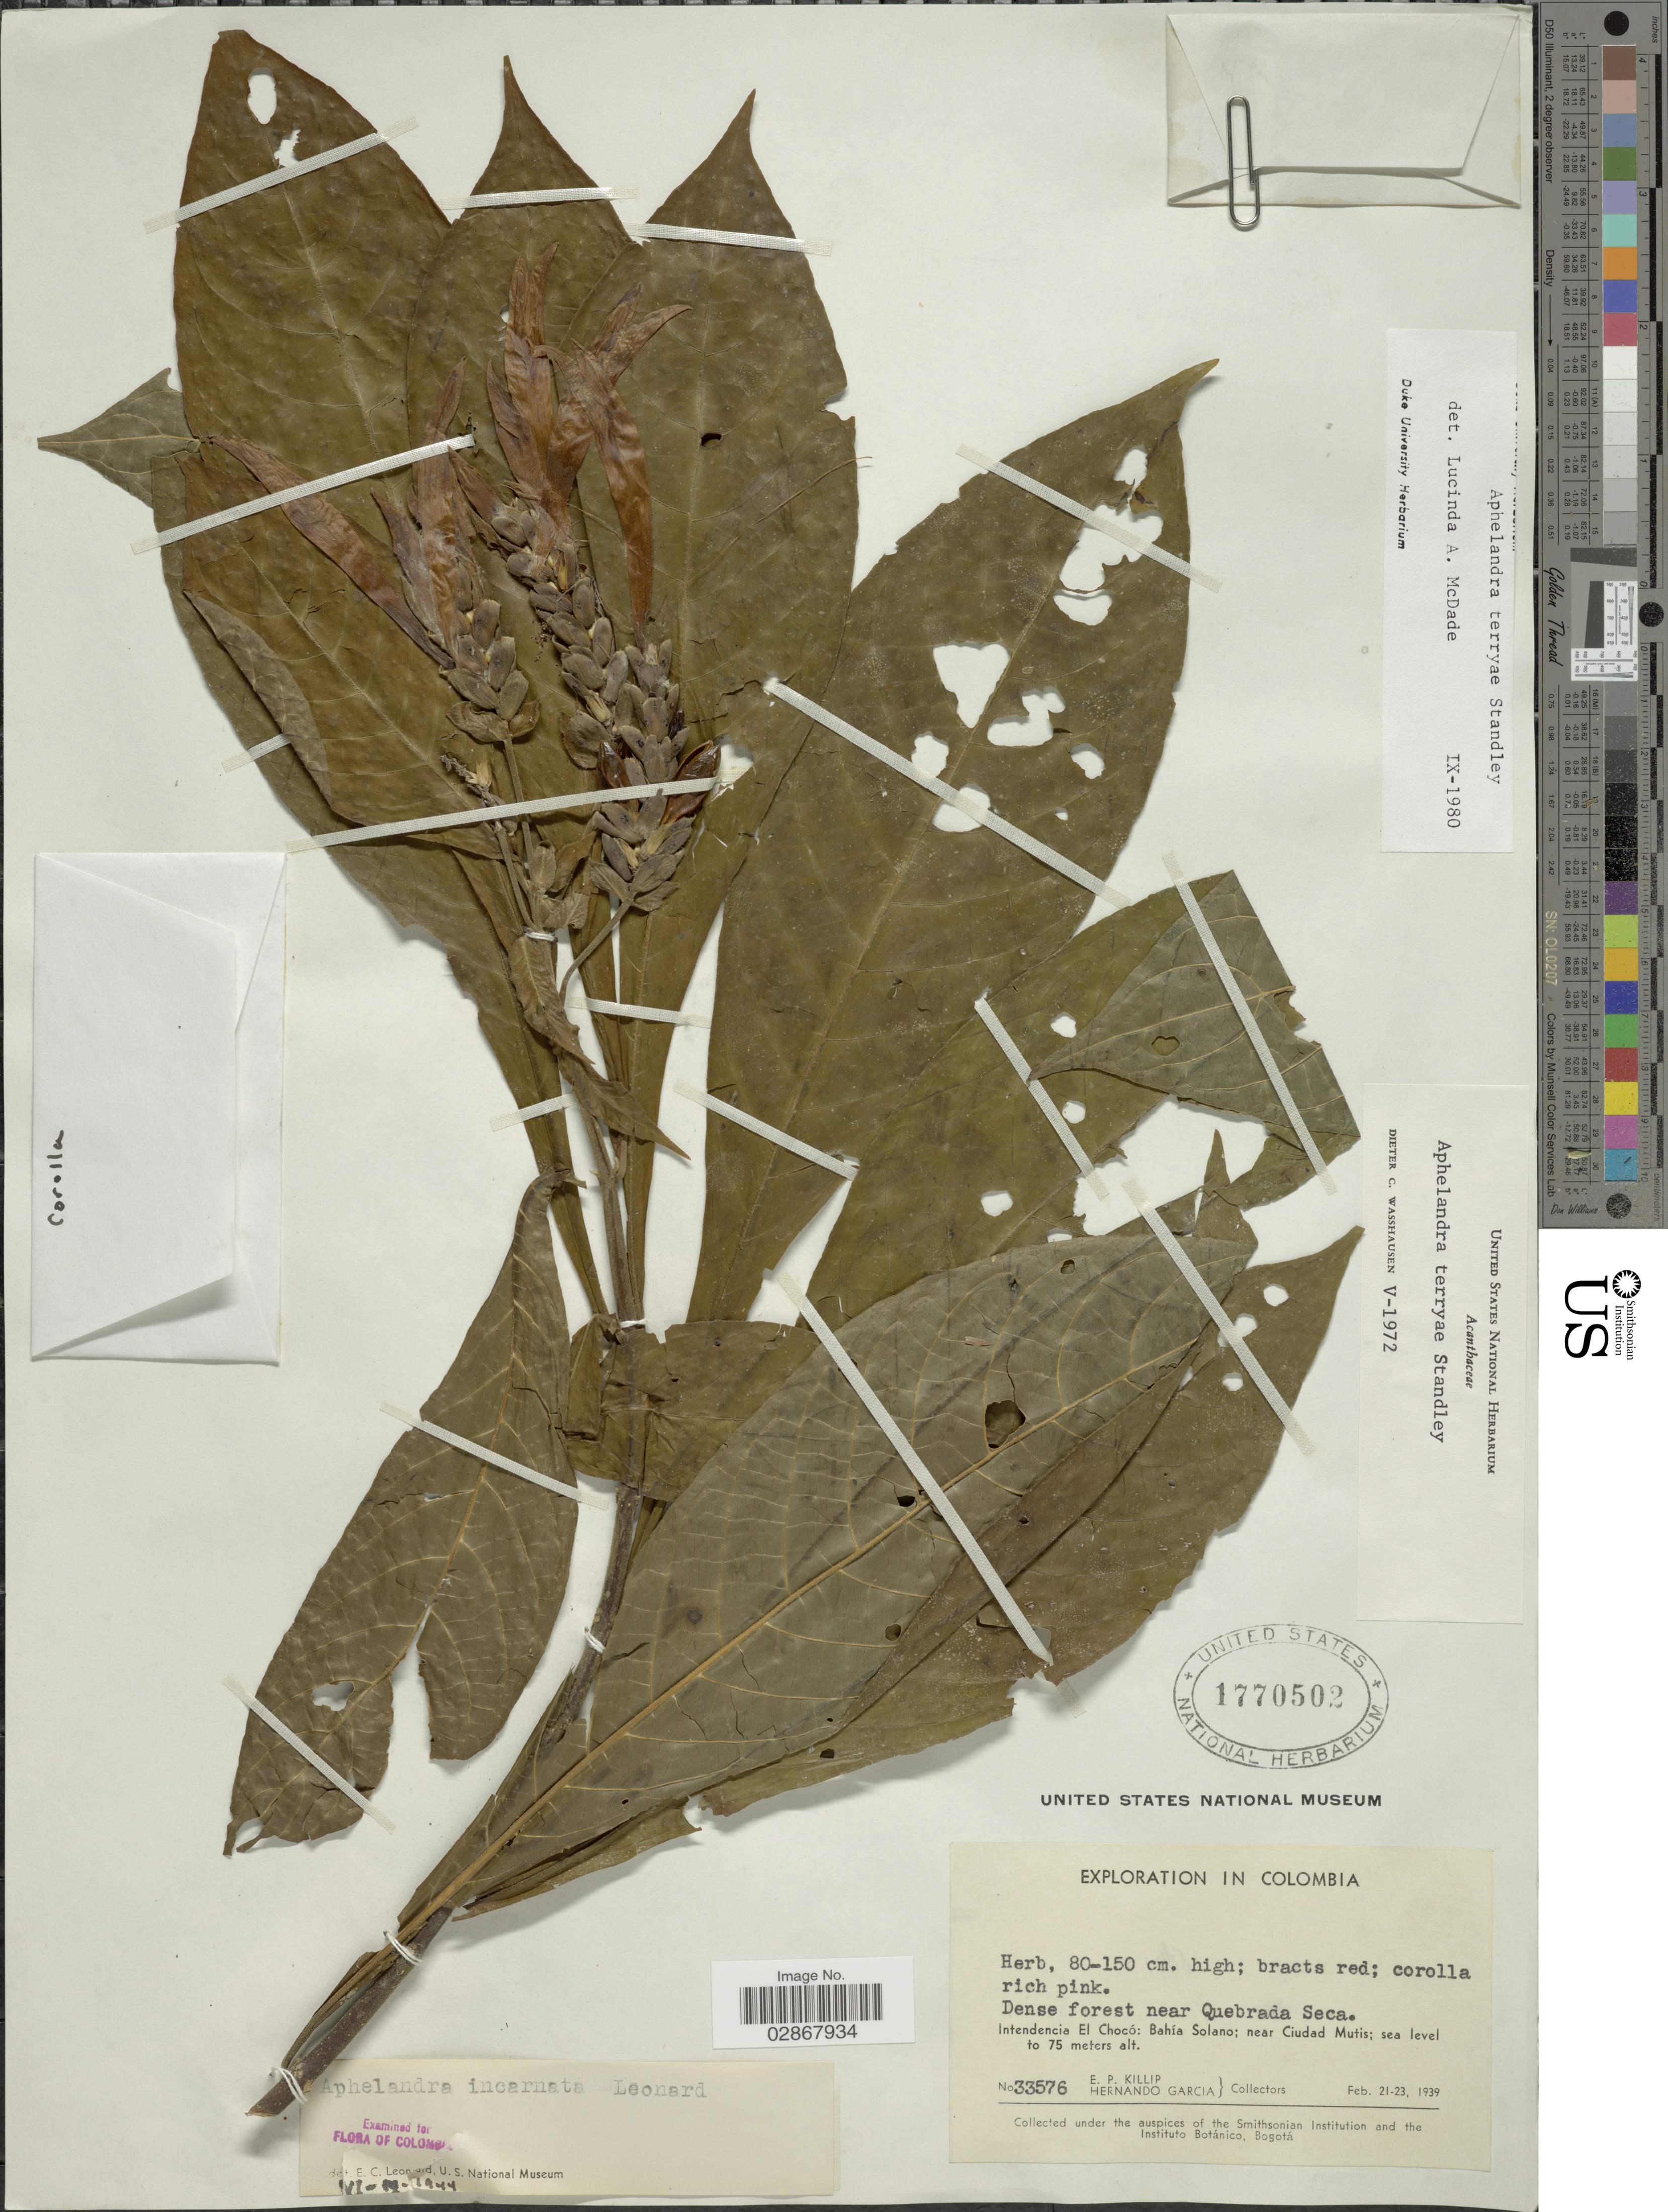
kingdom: Plantae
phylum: Tracheophyta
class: Magnoliopsida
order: Lamiales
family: Acanthaceae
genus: Aphelandra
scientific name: Aphelandra terryae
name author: Standl.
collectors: E. P. Killip & H. Garcia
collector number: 33576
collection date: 1939-02-21/1939-02-23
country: Colombia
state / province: Chocó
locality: Near Quebrada Seca. Intendencia El Chocó: Bahía Solano; near Ciudad Mutis.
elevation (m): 0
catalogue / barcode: US 1770502